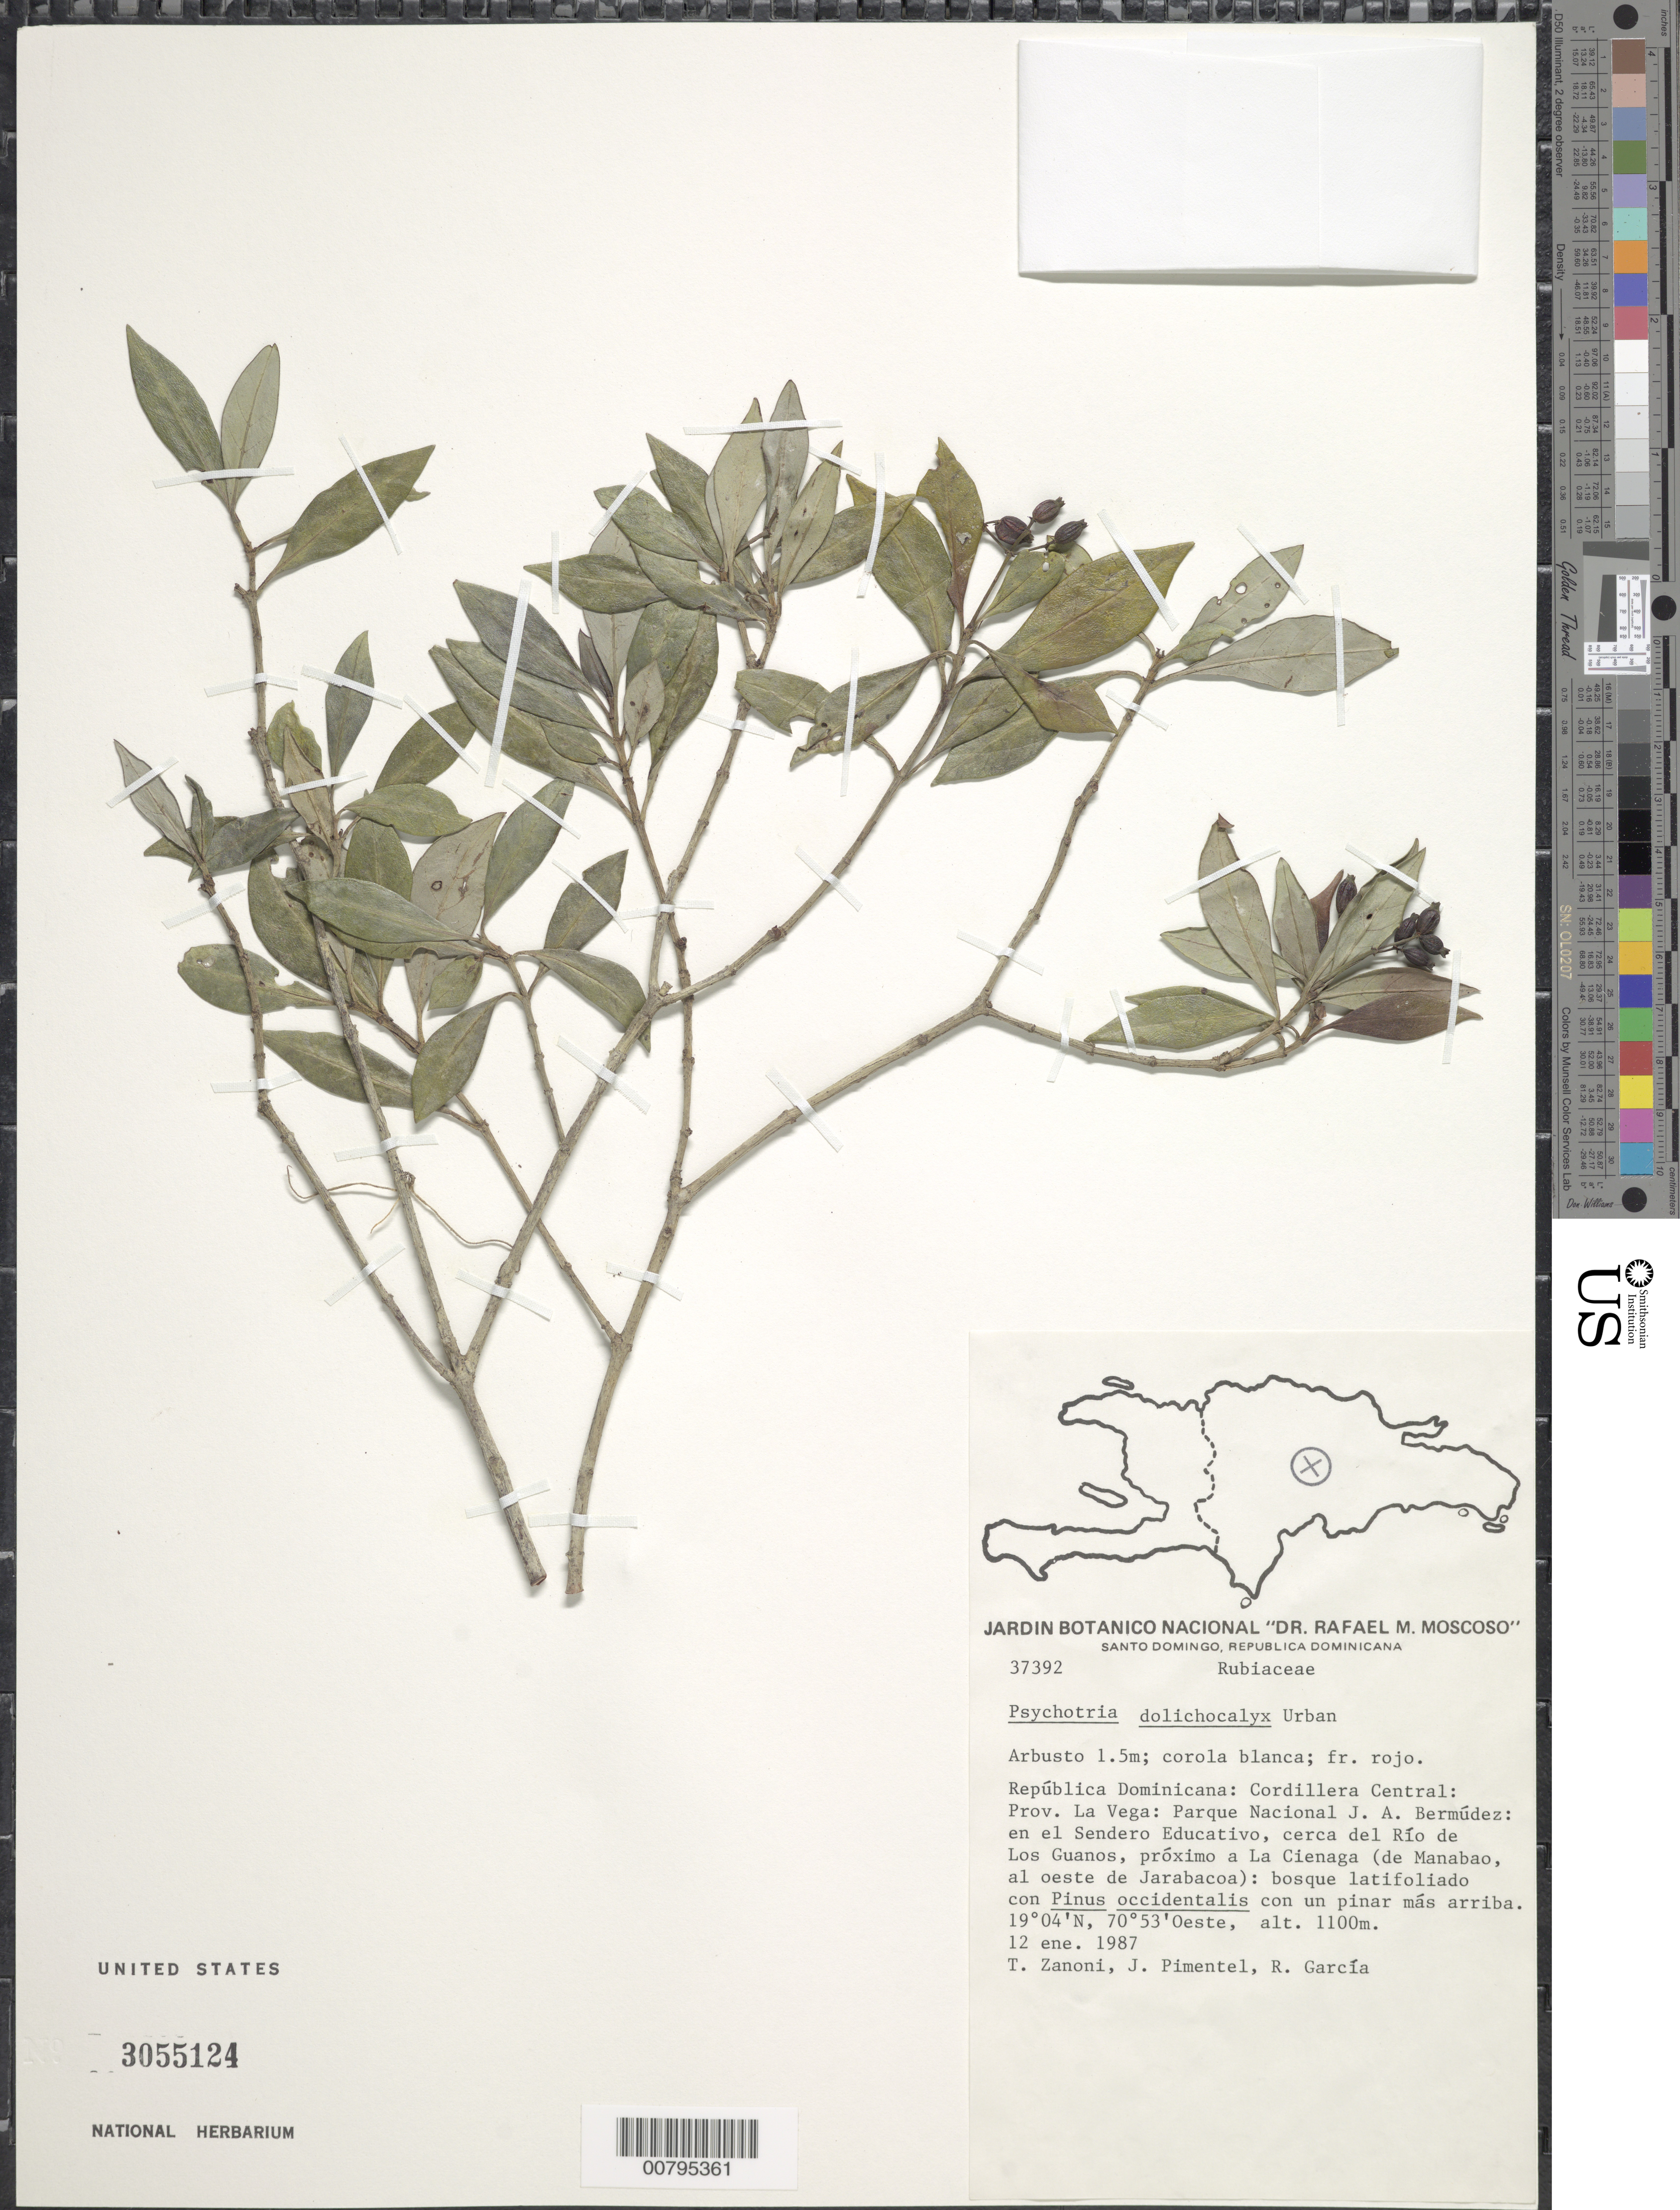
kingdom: Plantae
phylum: Tracheophyta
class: Magnoliopsida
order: Gentianales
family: Rubiaceae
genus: Psychotria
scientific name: Psychotria dolichantha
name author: Urb.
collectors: T. A. Zanoni, J. Pimentel & R. Garcia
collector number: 37392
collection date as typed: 12 Ene 1987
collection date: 1987-01-12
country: Dominican Republic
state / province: La Vega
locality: Santo Domingo. Cordillera Central: Parque Nacional J.A. Bermudez: en el Sendero Educativo, cera del Rio de Los Guanos, proximo a La Cienaga (de Manabao, al oeste de Jarabacoa).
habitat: Bosque latifoliado con Pinus occidentalis con un pinar mas arriba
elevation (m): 1100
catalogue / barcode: US 3055124